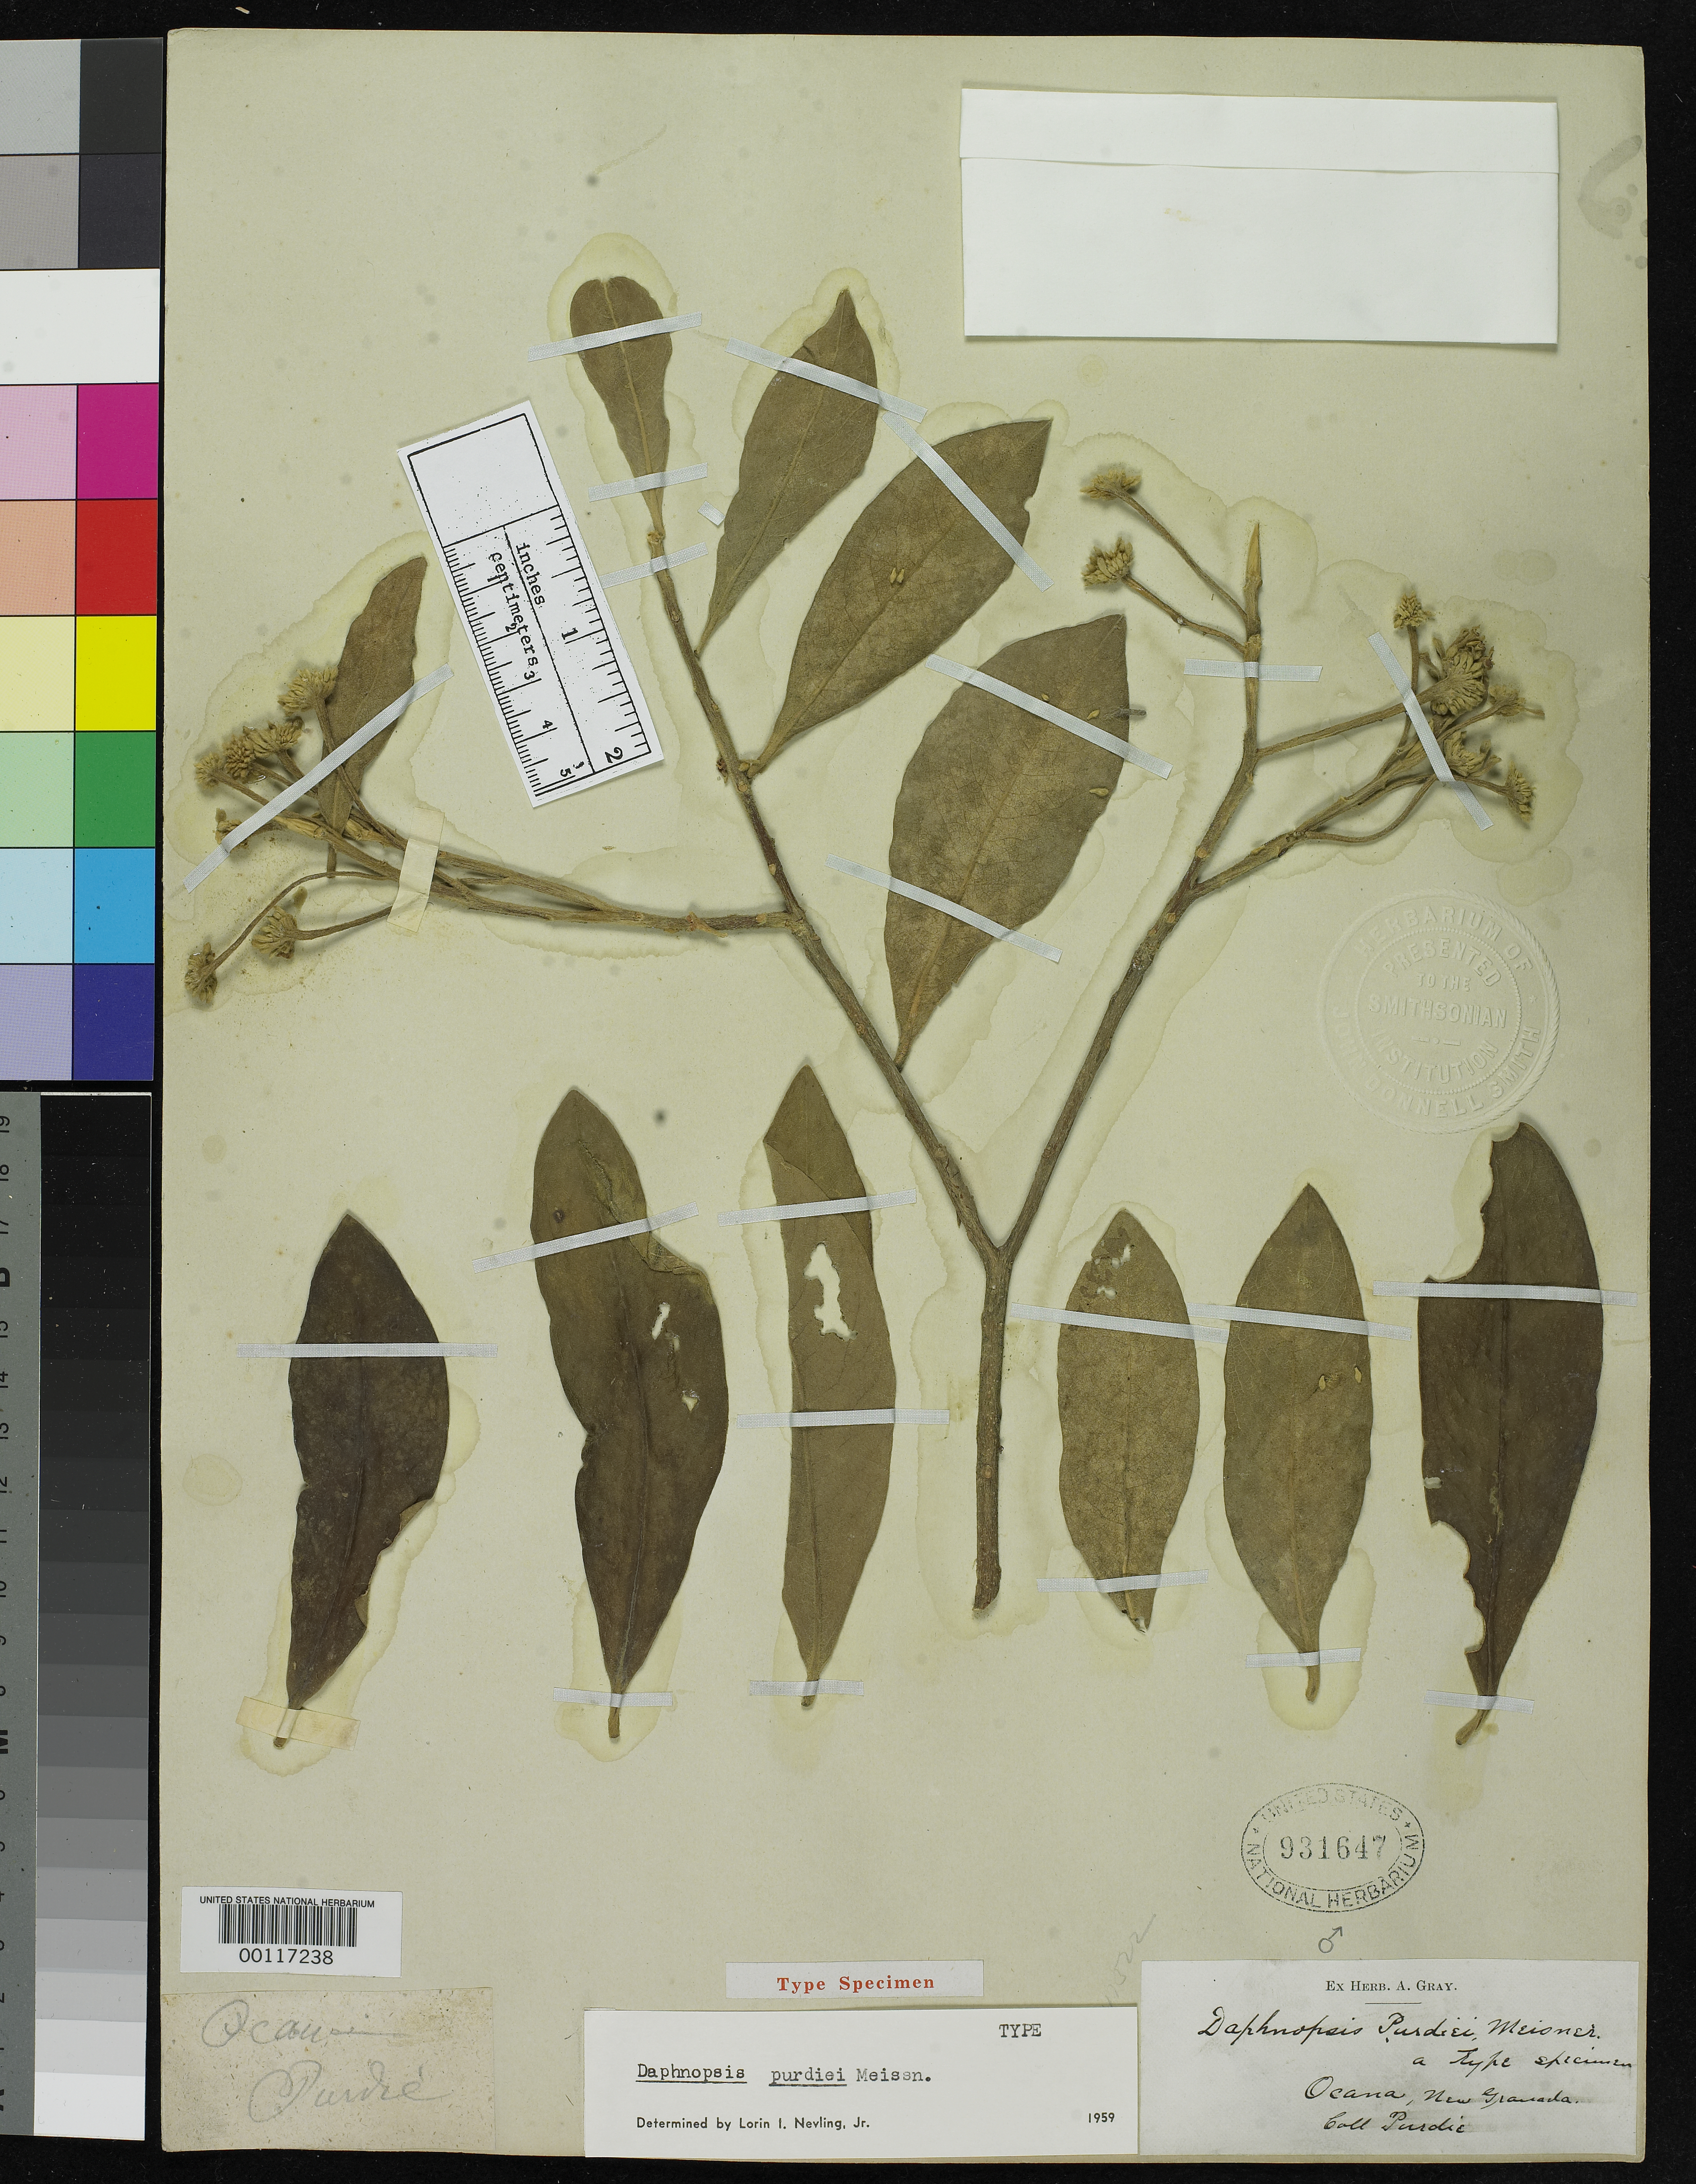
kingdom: Plantae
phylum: Tracheophyta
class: Magnoliopsida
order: Malvales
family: Thymelaeaceae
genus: Daphnopsis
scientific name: Daphnopsis purdiei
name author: Meisn. in DC.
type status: Isotype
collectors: W. Purdie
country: Colombia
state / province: Norte de Santander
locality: Ocana, New Grenada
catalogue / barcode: US 931647